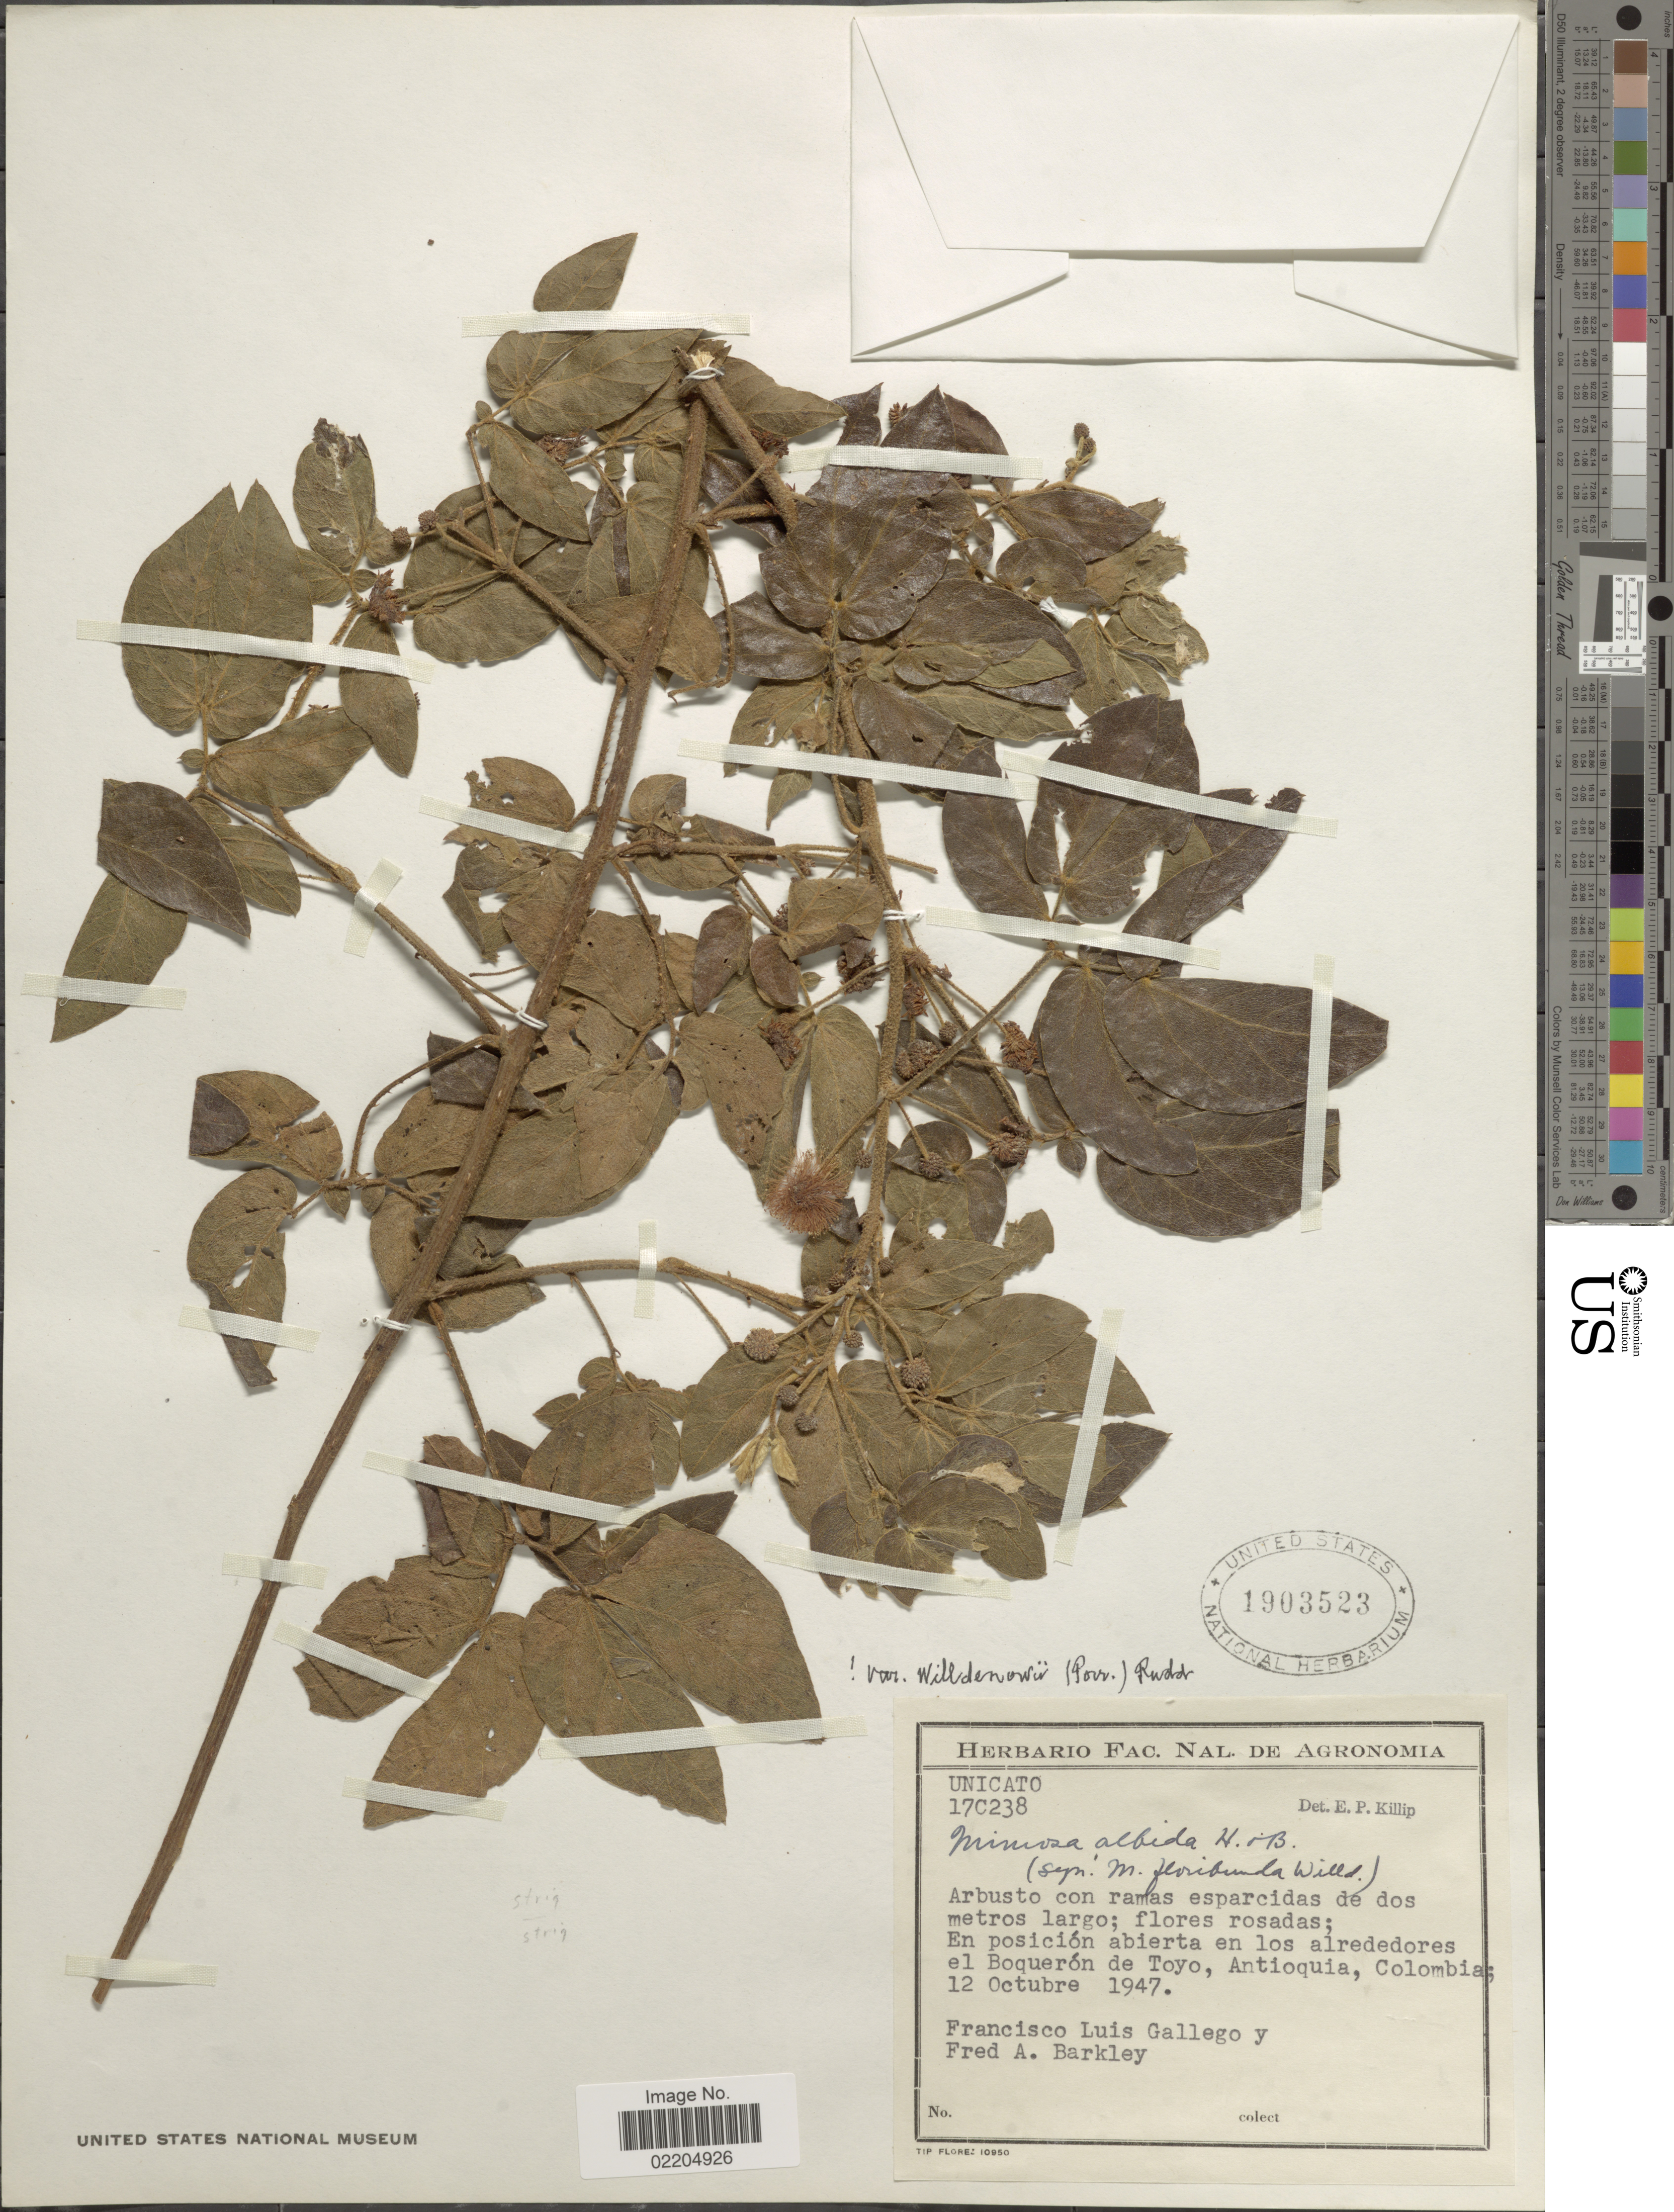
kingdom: Plantae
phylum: Tracheophyta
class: Magnoliopsida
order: Fabales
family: Fabaceae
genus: Mimosa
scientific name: Mimosa albida var. willdenowii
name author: (Poir.) Rudd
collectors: F. Gallego & F. A. Barkley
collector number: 17C238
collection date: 1947-10-12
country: Colombia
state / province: Antioquia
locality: En posicion abierta en los alrededores en Boqueron de Toyo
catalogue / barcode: US 1903523